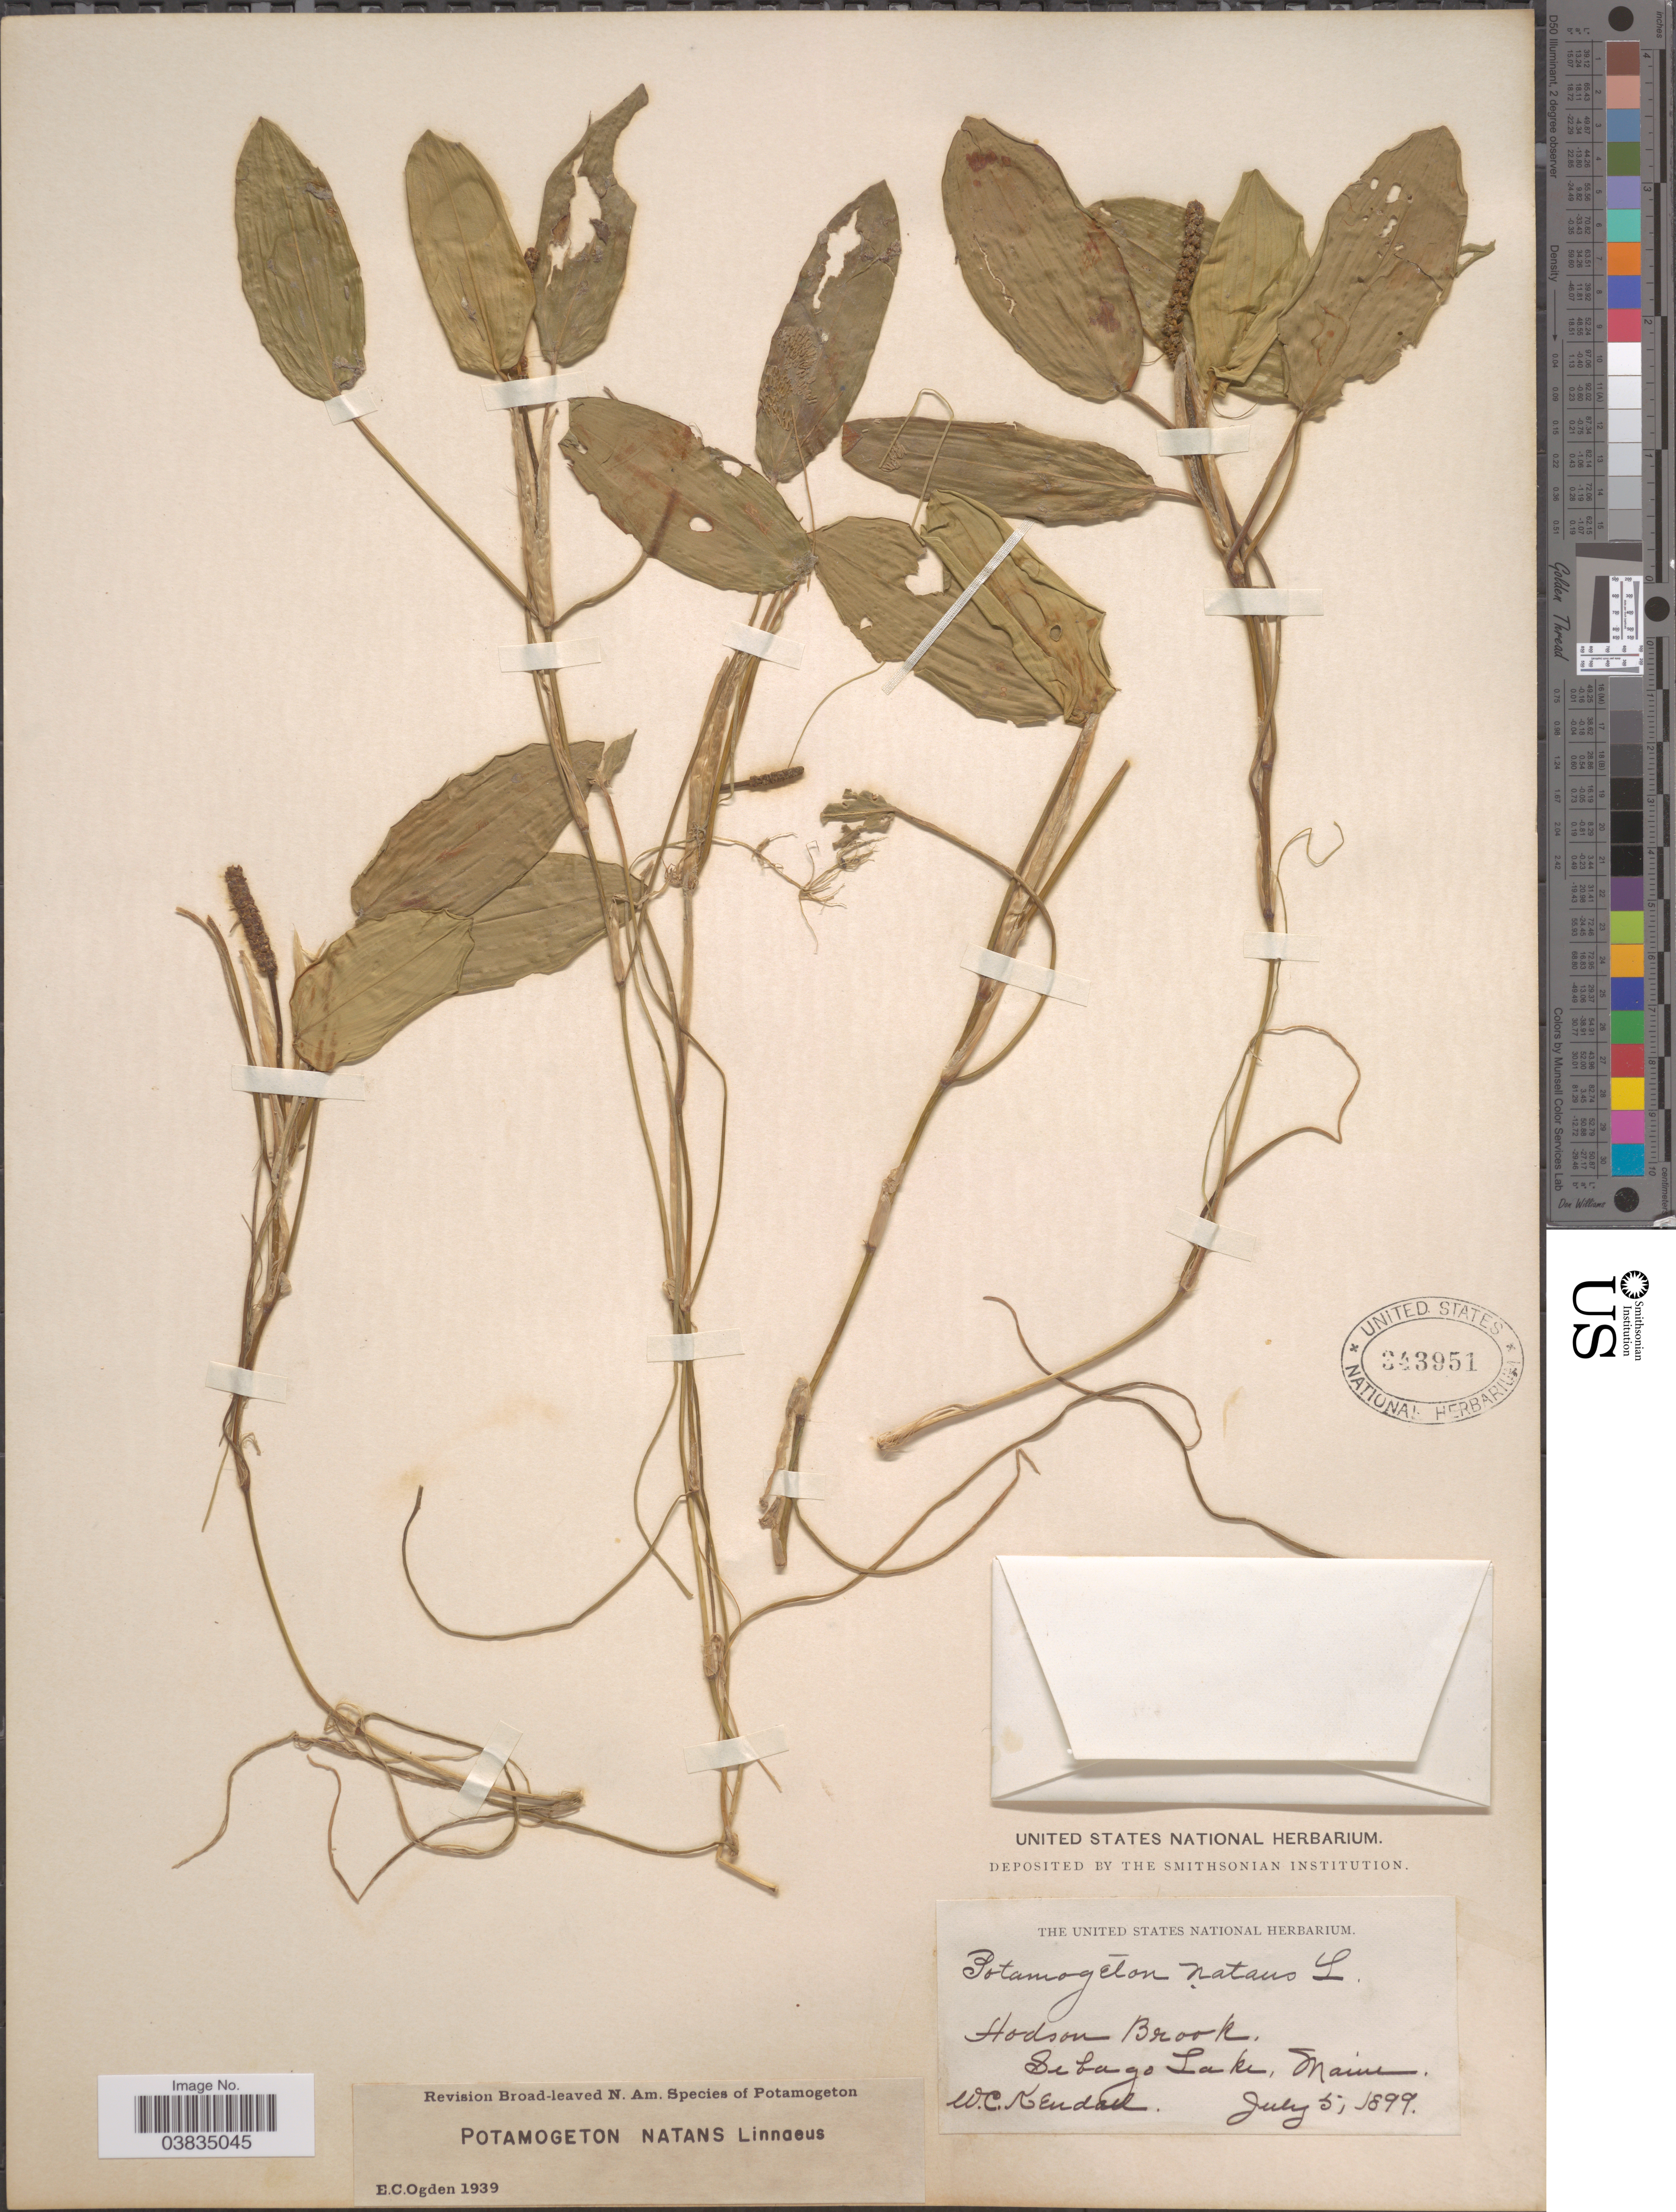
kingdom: Plantae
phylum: Tracheophyta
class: Liliopsida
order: Alismatales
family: Potamogetonaceae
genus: Potamogeton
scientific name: Potamogeton natans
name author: L.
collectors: W. Kendall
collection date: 1899-07-05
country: United States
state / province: Maine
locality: Hodson Brook, Sebago Lake.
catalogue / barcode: US 343951